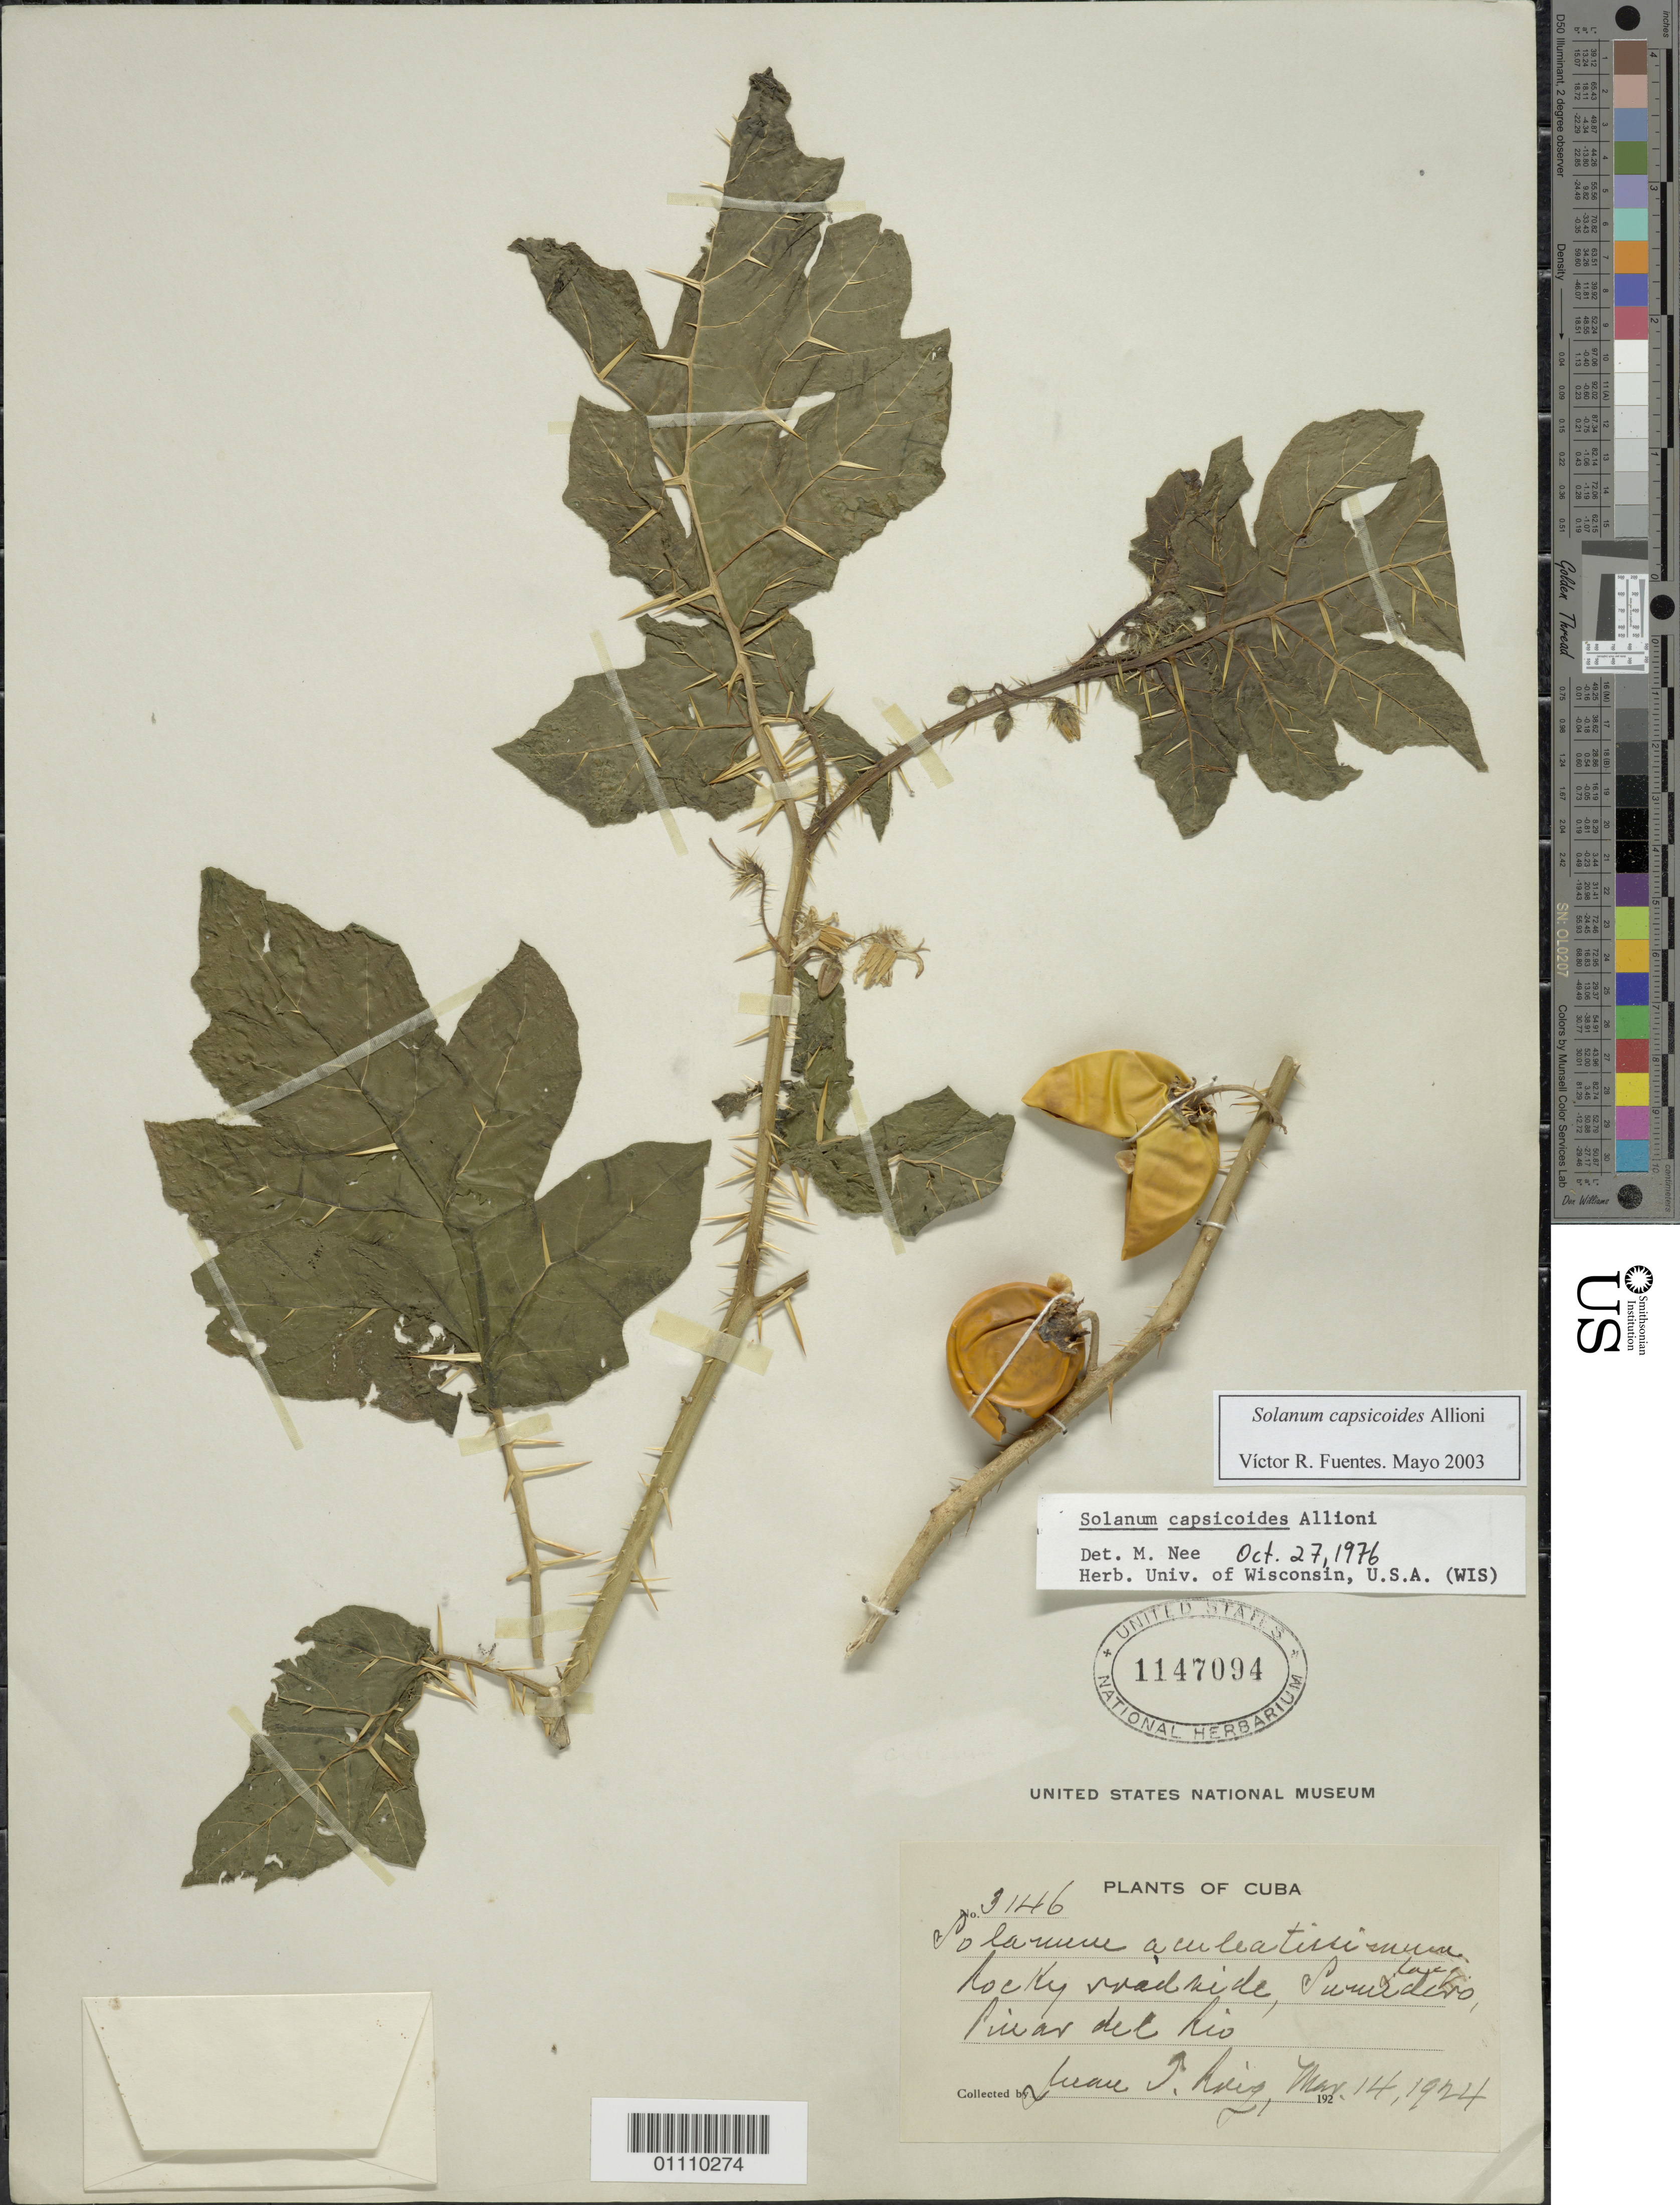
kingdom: Plantae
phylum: Tracheophyta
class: Magnoliopsida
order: Solanales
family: Solanaceae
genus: Solanum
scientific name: Solanum capsicoides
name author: All.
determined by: Fuentes, V. R.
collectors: J. Ruig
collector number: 3146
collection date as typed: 14 Mar 1924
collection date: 1924-03-14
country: Cuba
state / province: Pinar del Río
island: Cuba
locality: Sumidero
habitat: Rocky roadside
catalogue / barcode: US 1147094